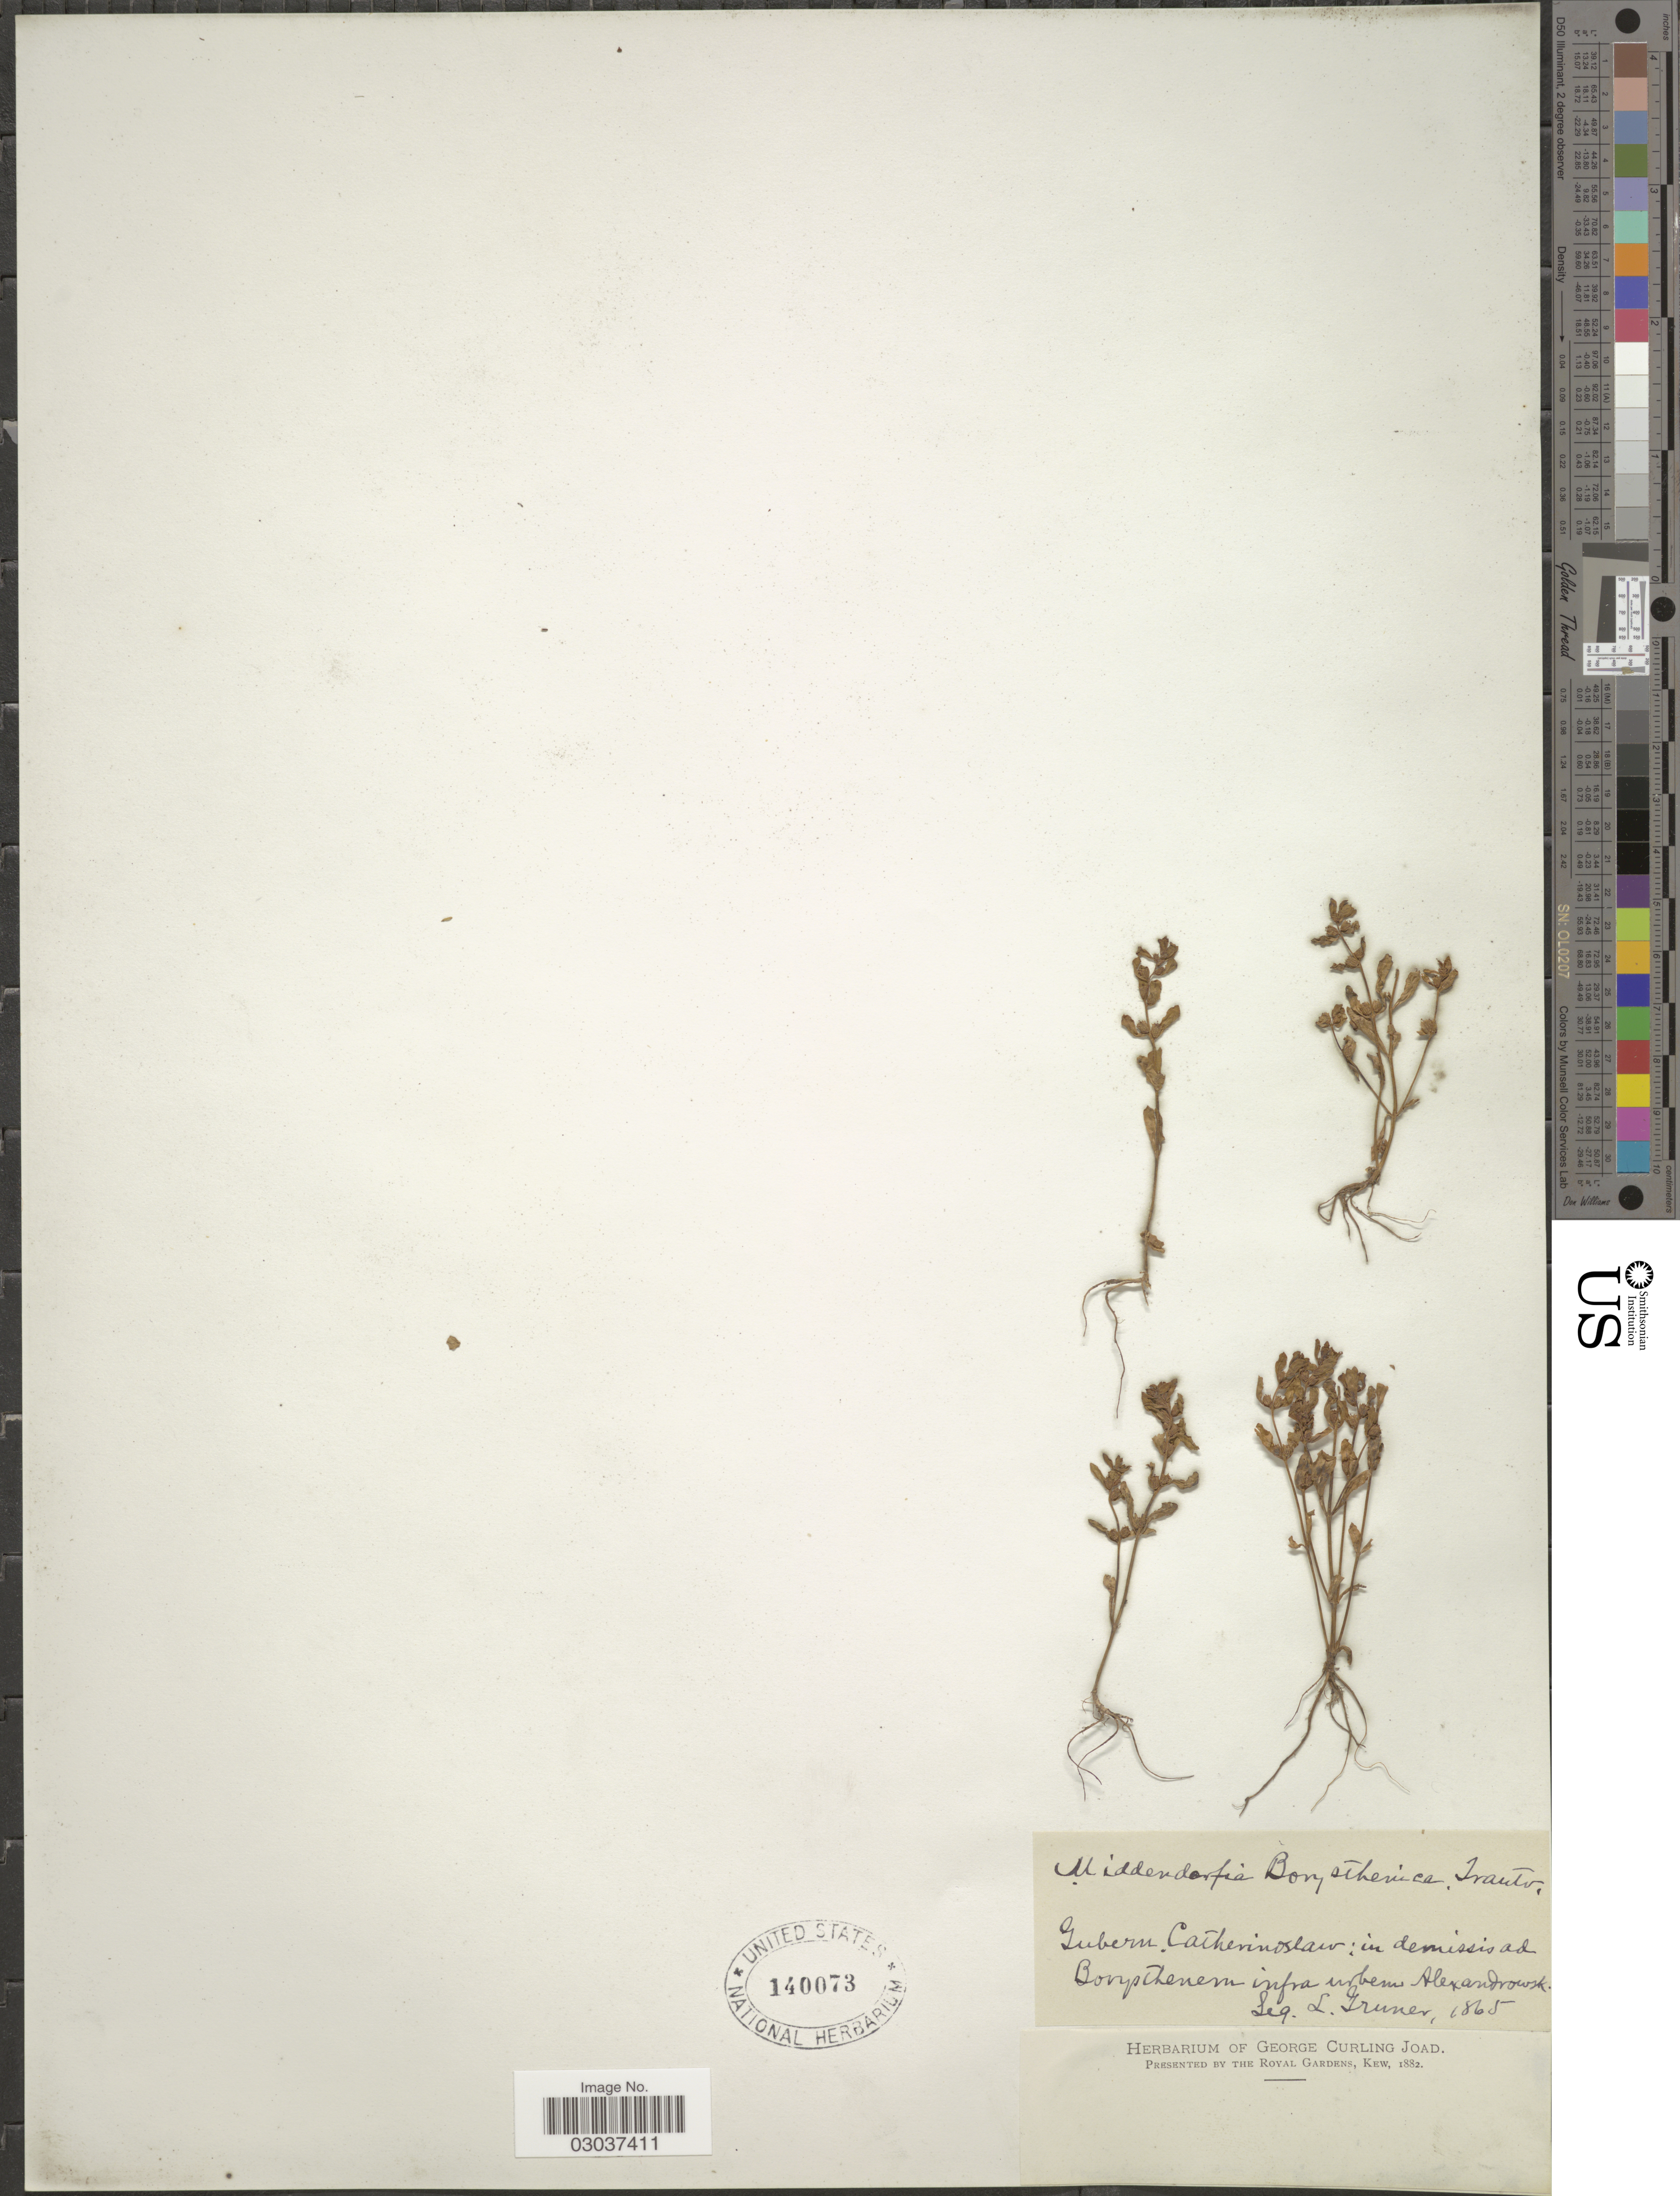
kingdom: Plantae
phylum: Tracheophyta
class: Magnoliopsida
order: Myrtales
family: Lythraceae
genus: Lythrum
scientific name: Lythrum borysthenicum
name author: (M. Bieb. ex Schrank) Litv.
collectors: L. F. Gruner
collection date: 1865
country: Ukraine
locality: Gubern. Catherinoslaw: in demissis ad Borysthenem infra urbem Alexandrowsk.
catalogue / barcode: US 140073